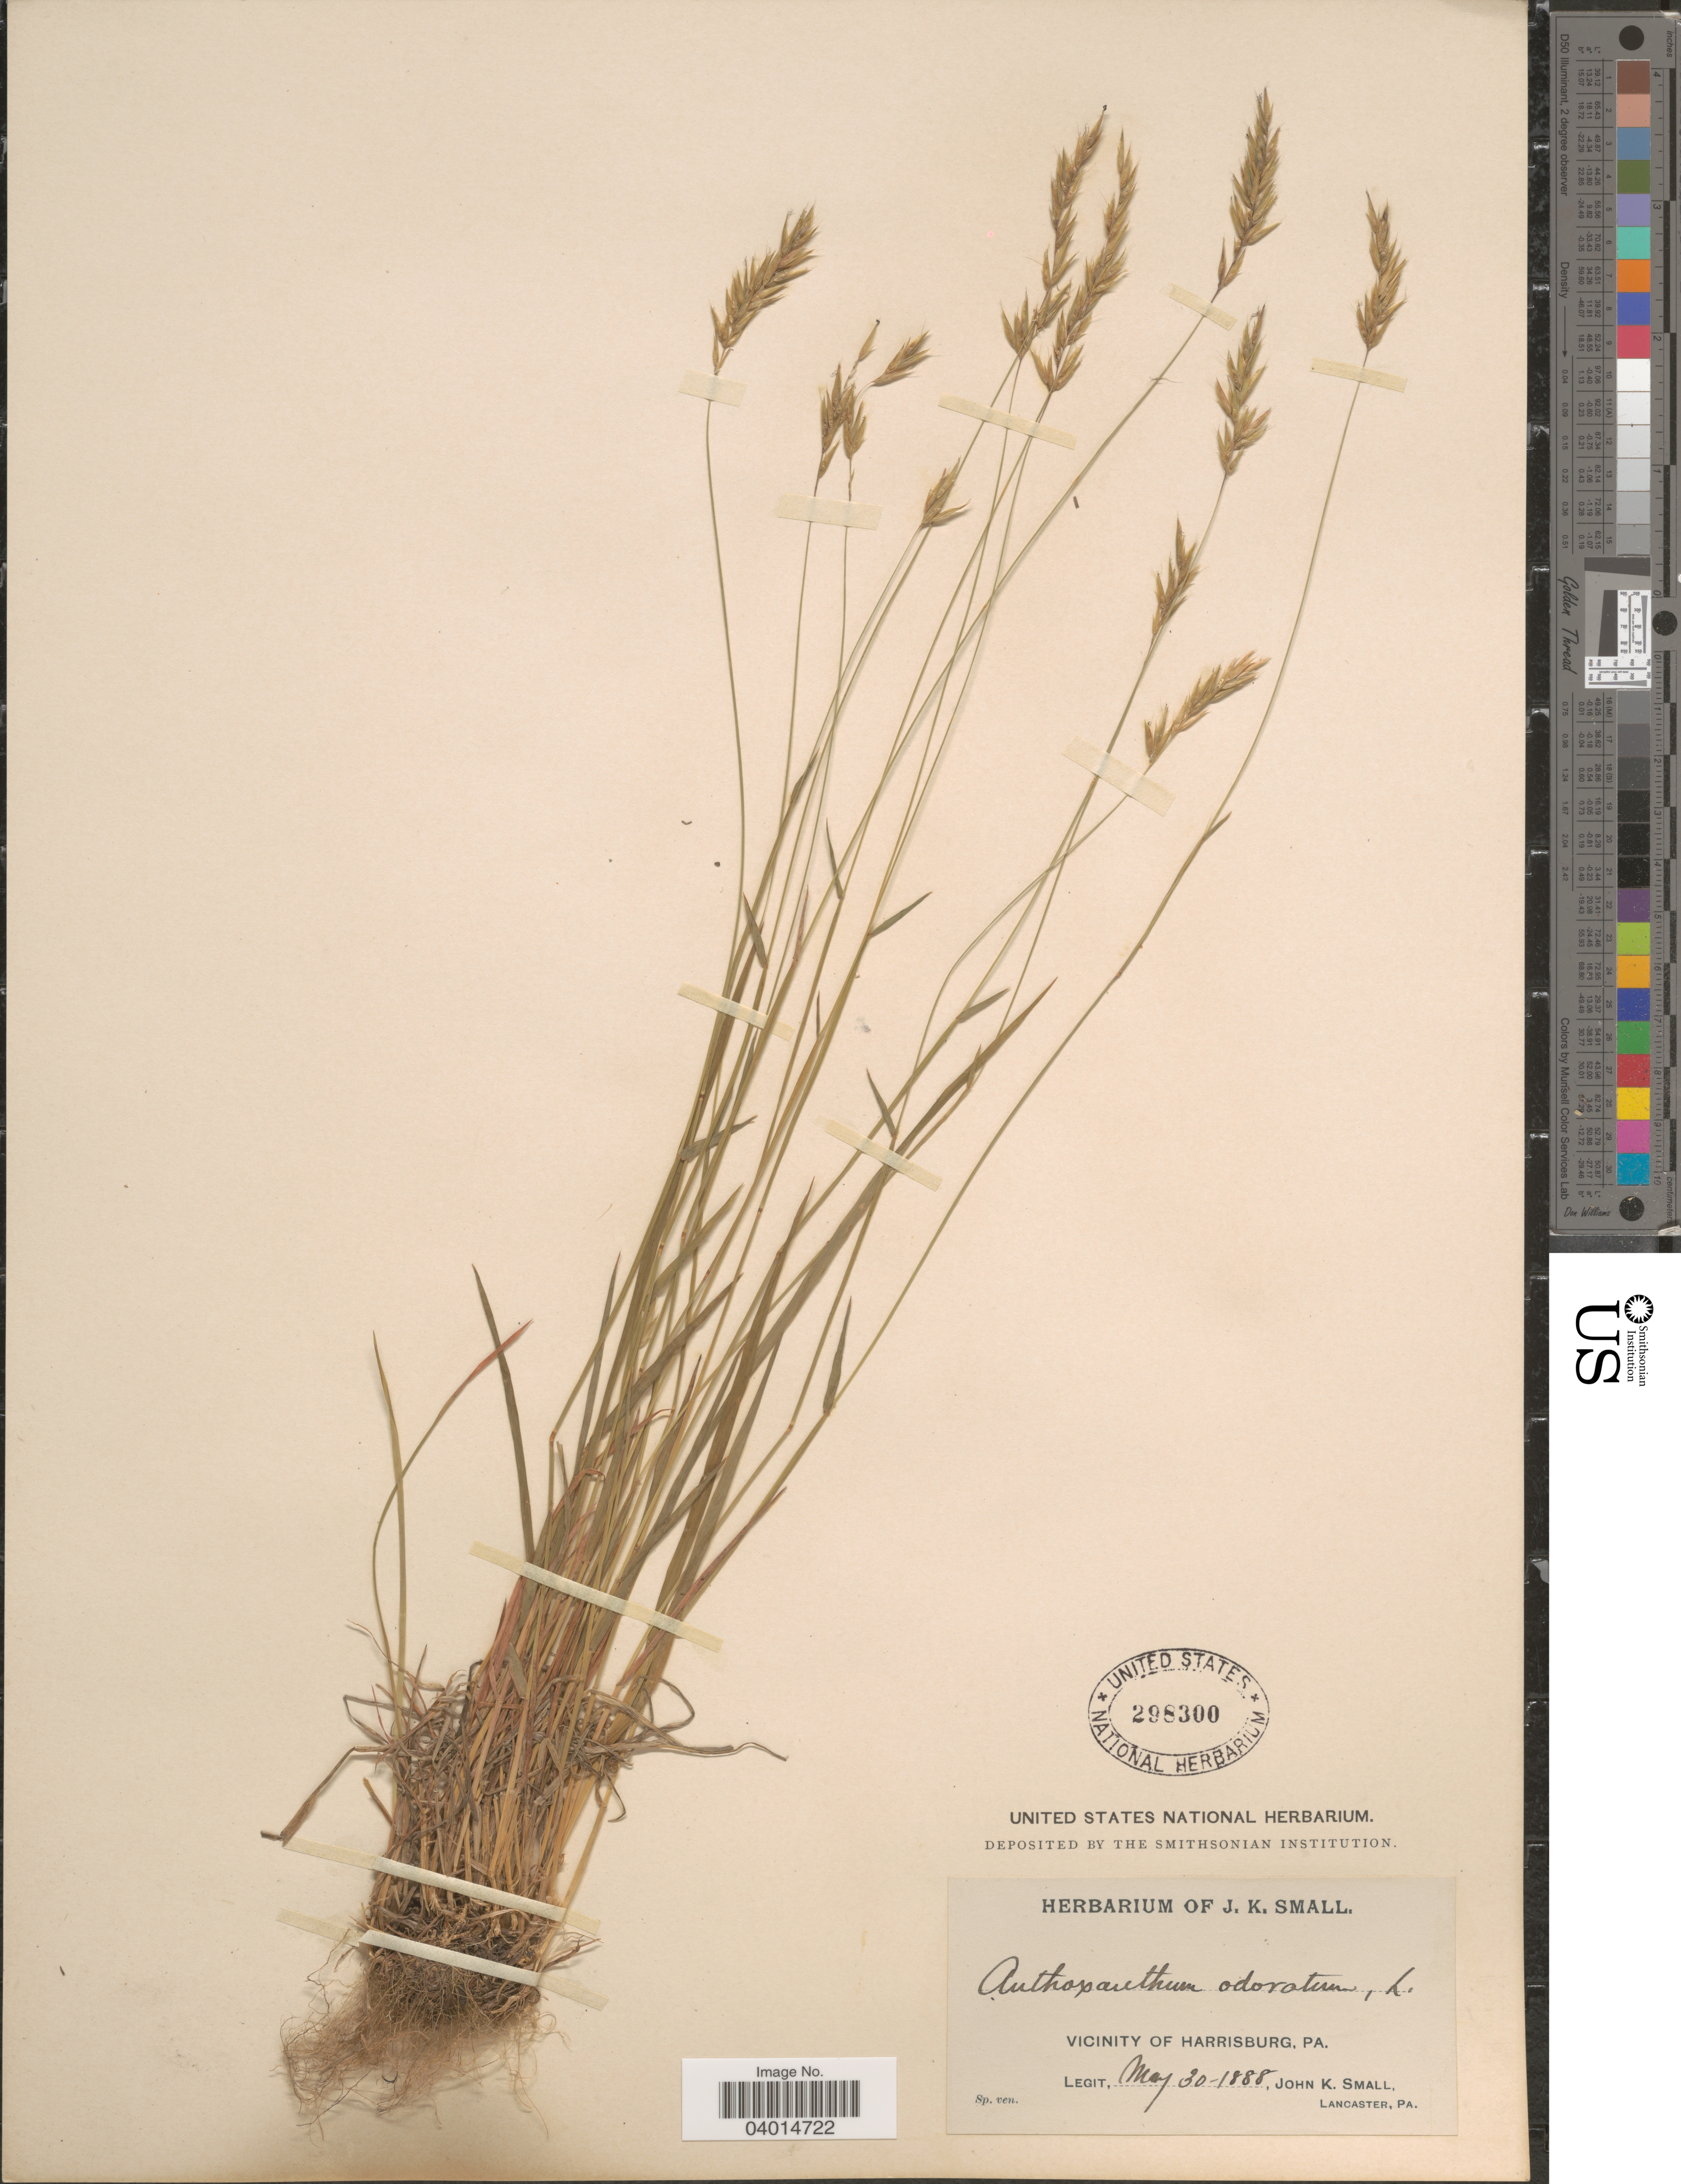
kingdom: Plantae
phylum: Tracheophyta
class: Liliopsida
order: Poales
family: Poaceae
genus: Anthoxanthum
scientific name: Anthoxanthum odoratum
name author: L.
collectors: J. K. Small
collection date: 1888-05-30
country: United States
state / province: Pennsylvania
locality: Vicinity of Harrisburg.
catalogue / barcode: US 298300